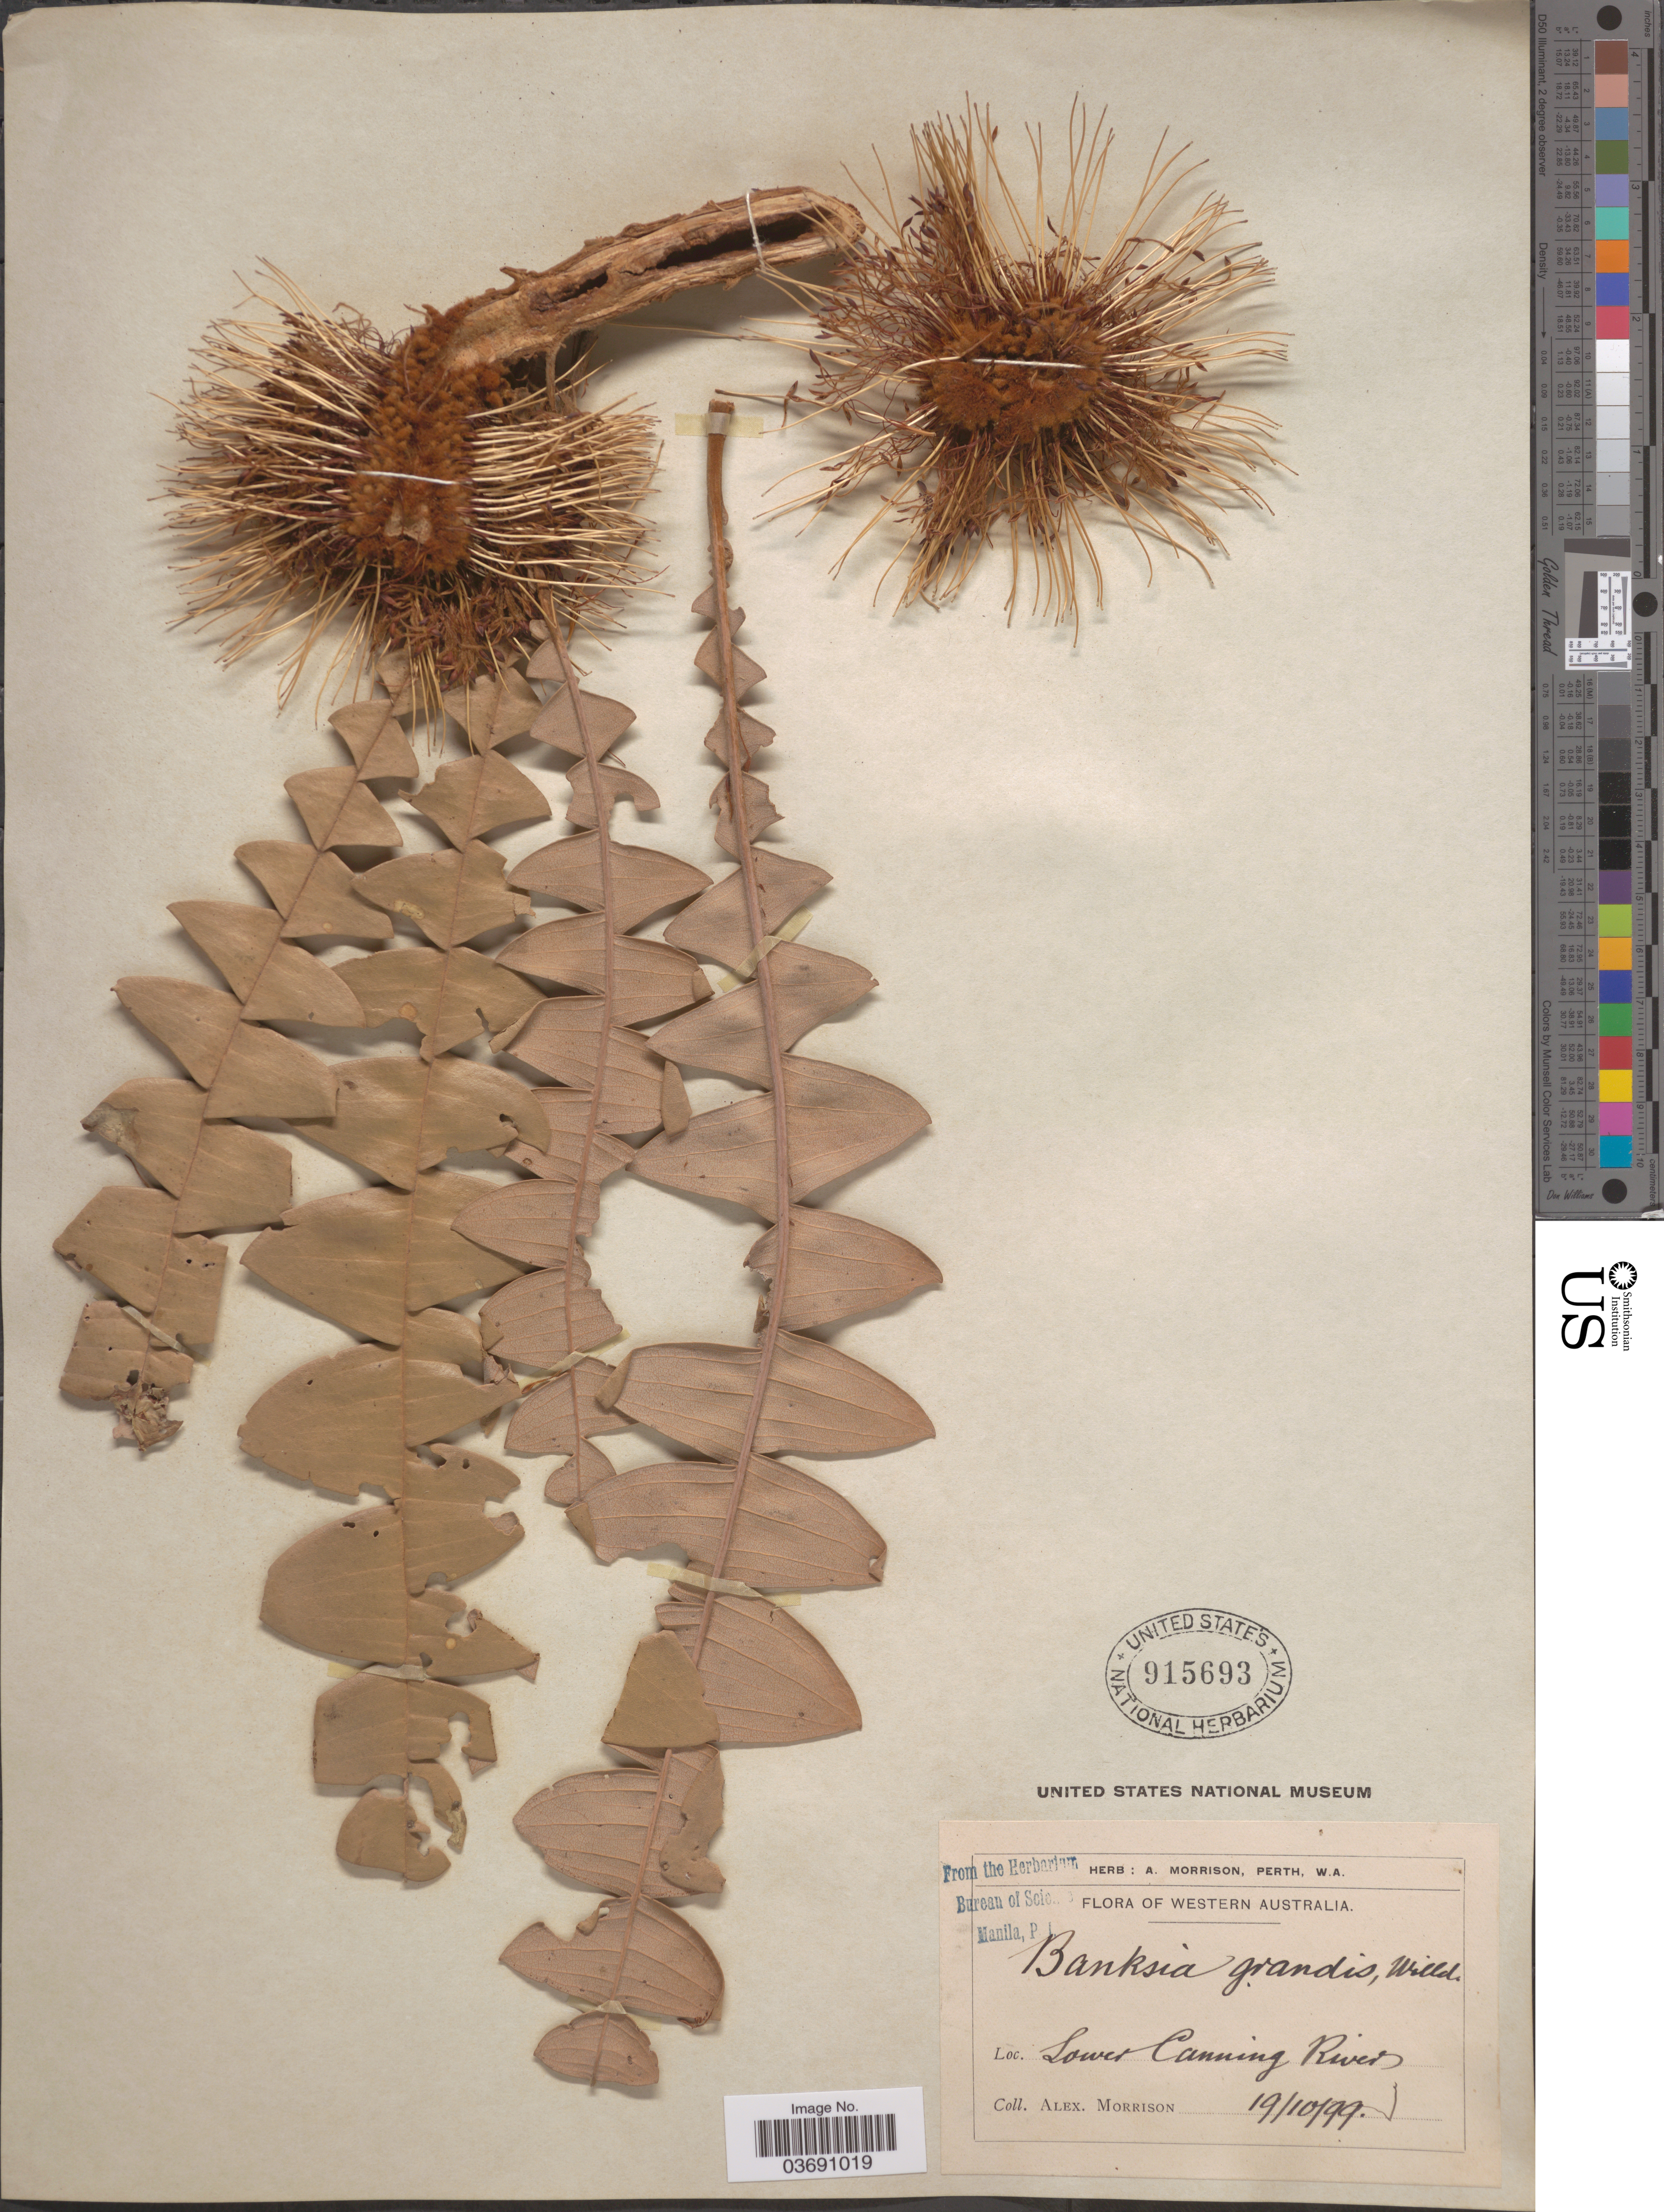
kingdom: Plantae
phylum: Tracheophyta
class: Magnoliopsida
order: Proteales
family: Proteaceae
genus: Banksia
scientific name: Banksia grandis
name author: Willd.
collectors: A. Morrison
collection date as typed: Transcribed d/m/y: 19/10/99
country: Australia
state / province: Western Australia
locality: Lower Canning River.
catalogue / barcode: US 915693